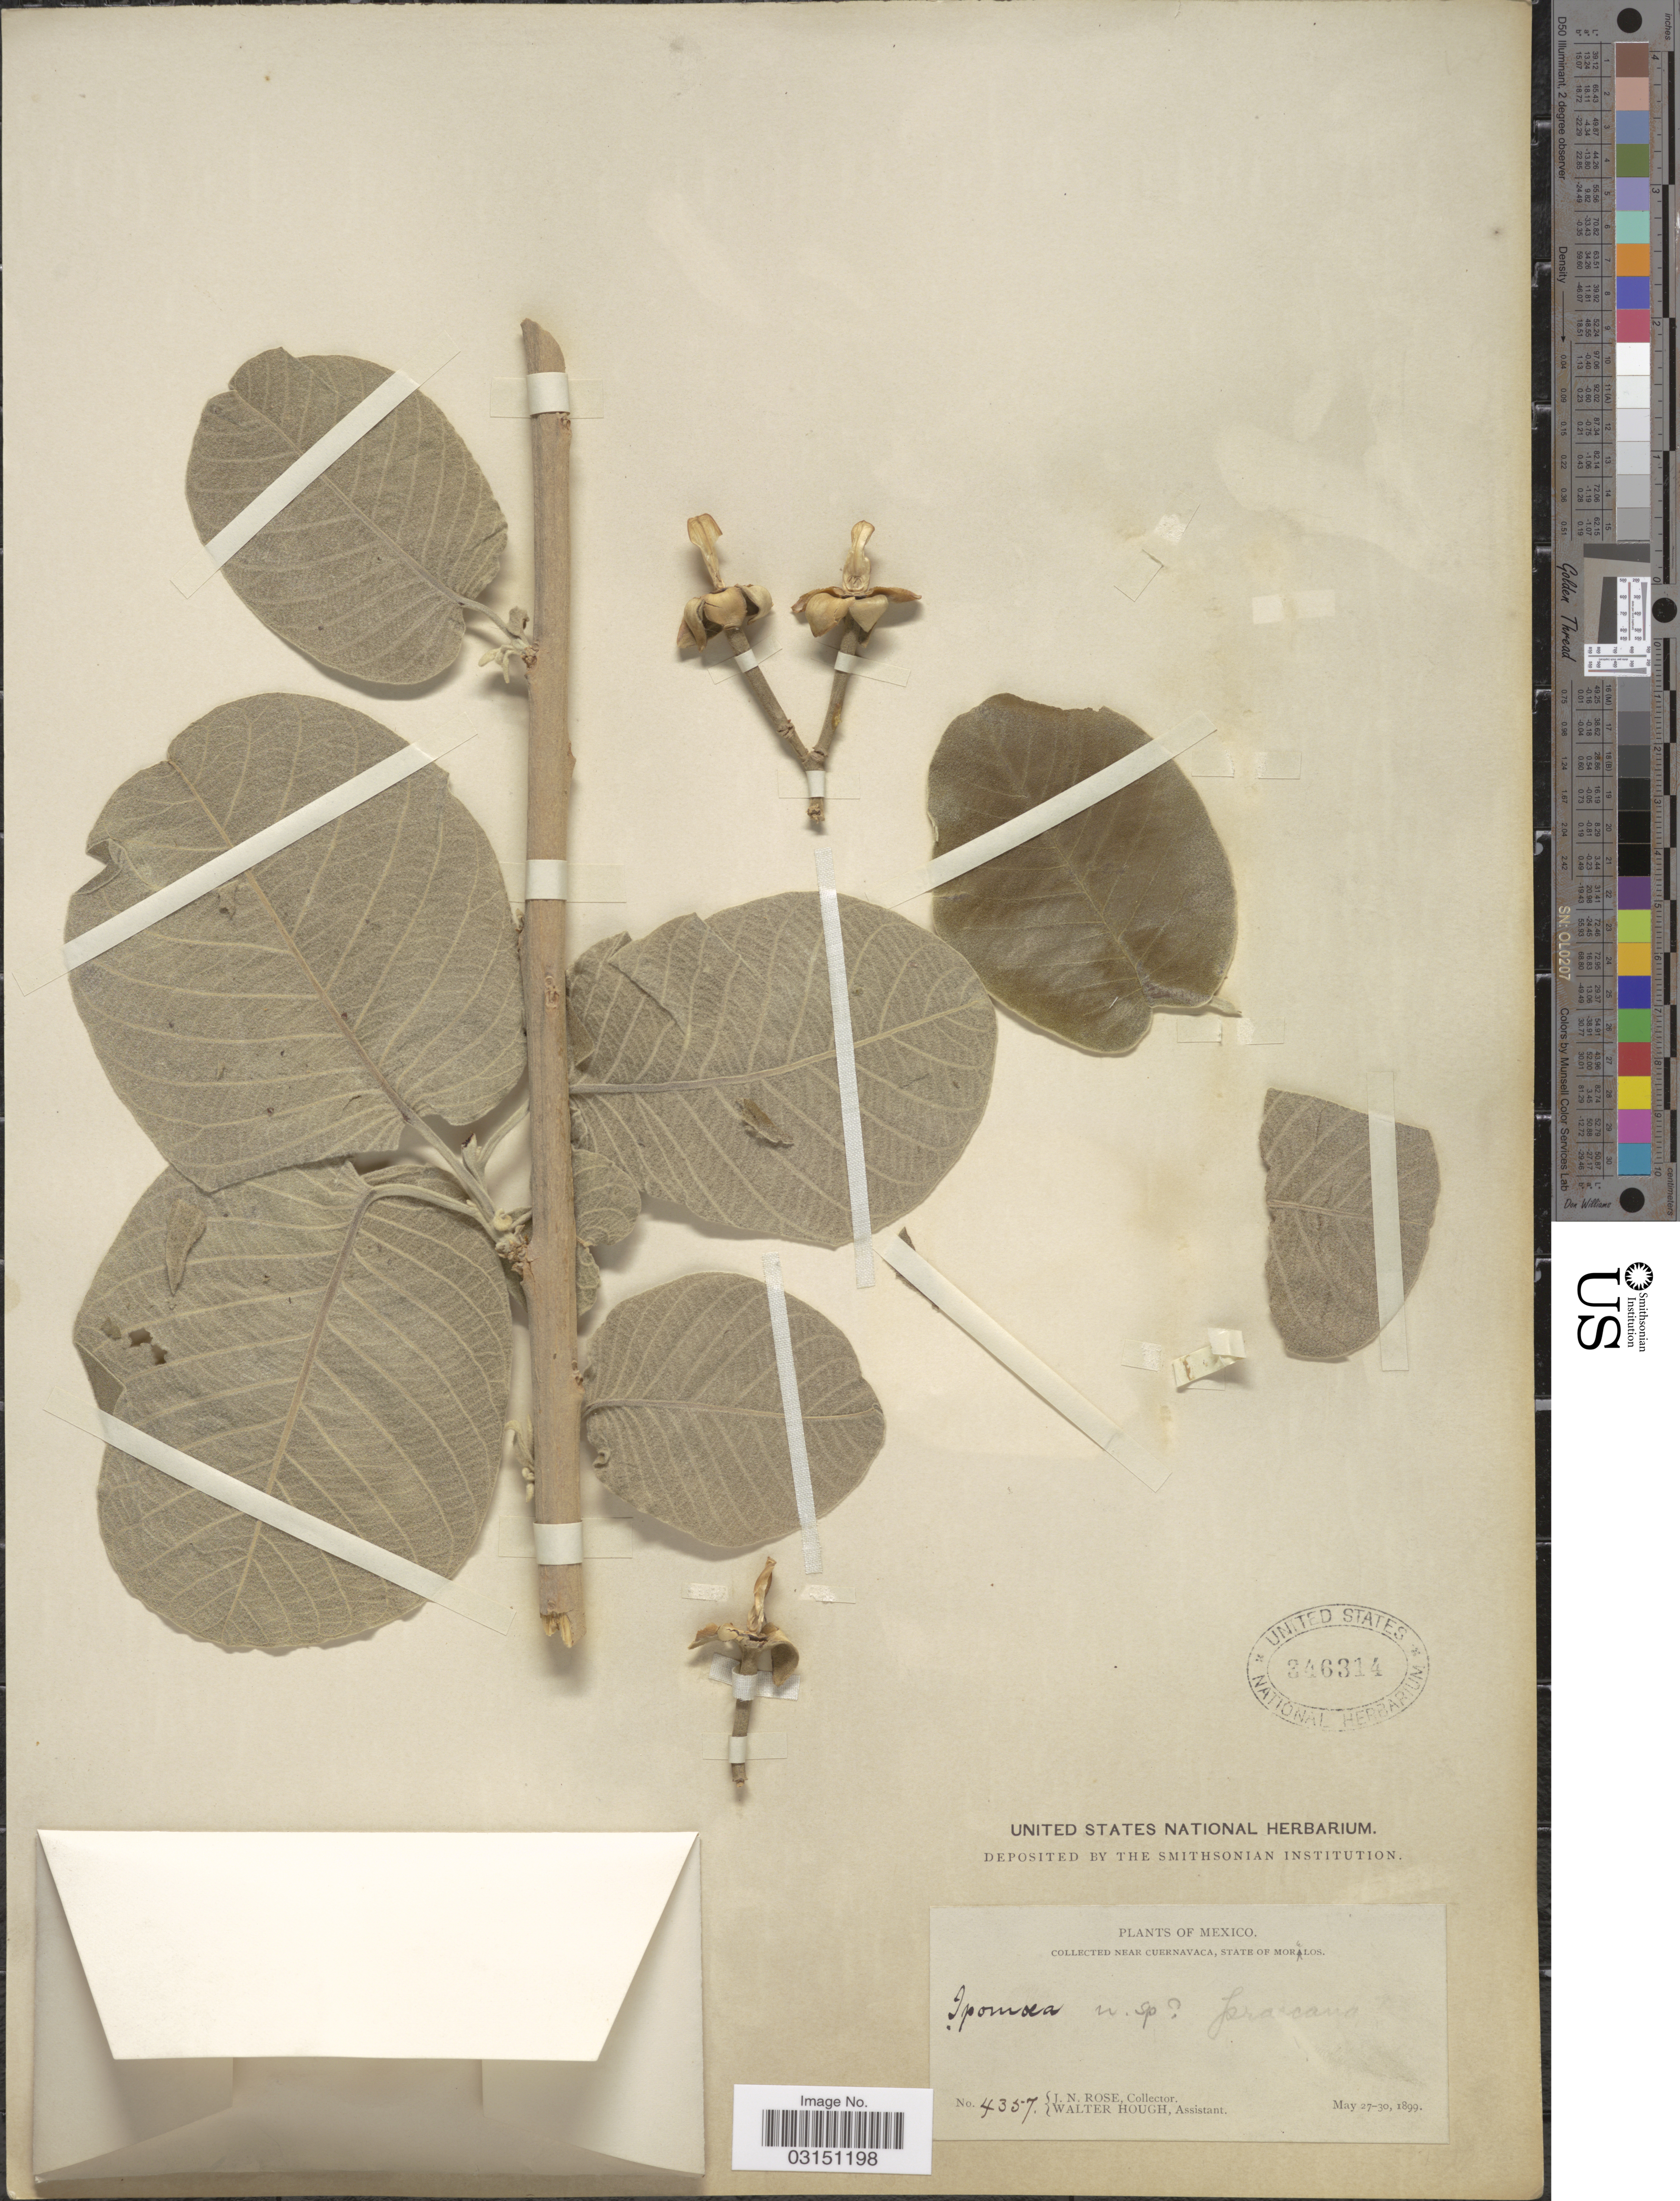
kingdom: Plantae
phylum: Tracheophyta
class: Magnoliopsida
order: Solanales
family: Convolvulaceae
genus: Ipomoea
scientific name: Ipomoea praecana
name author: House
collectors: J. N. Rose & W. Hough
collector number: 4357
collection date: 1899-05-27/1899-05-30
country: Mexico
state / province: Morelos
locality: Near Cuernavaca.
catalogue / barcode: US 346314